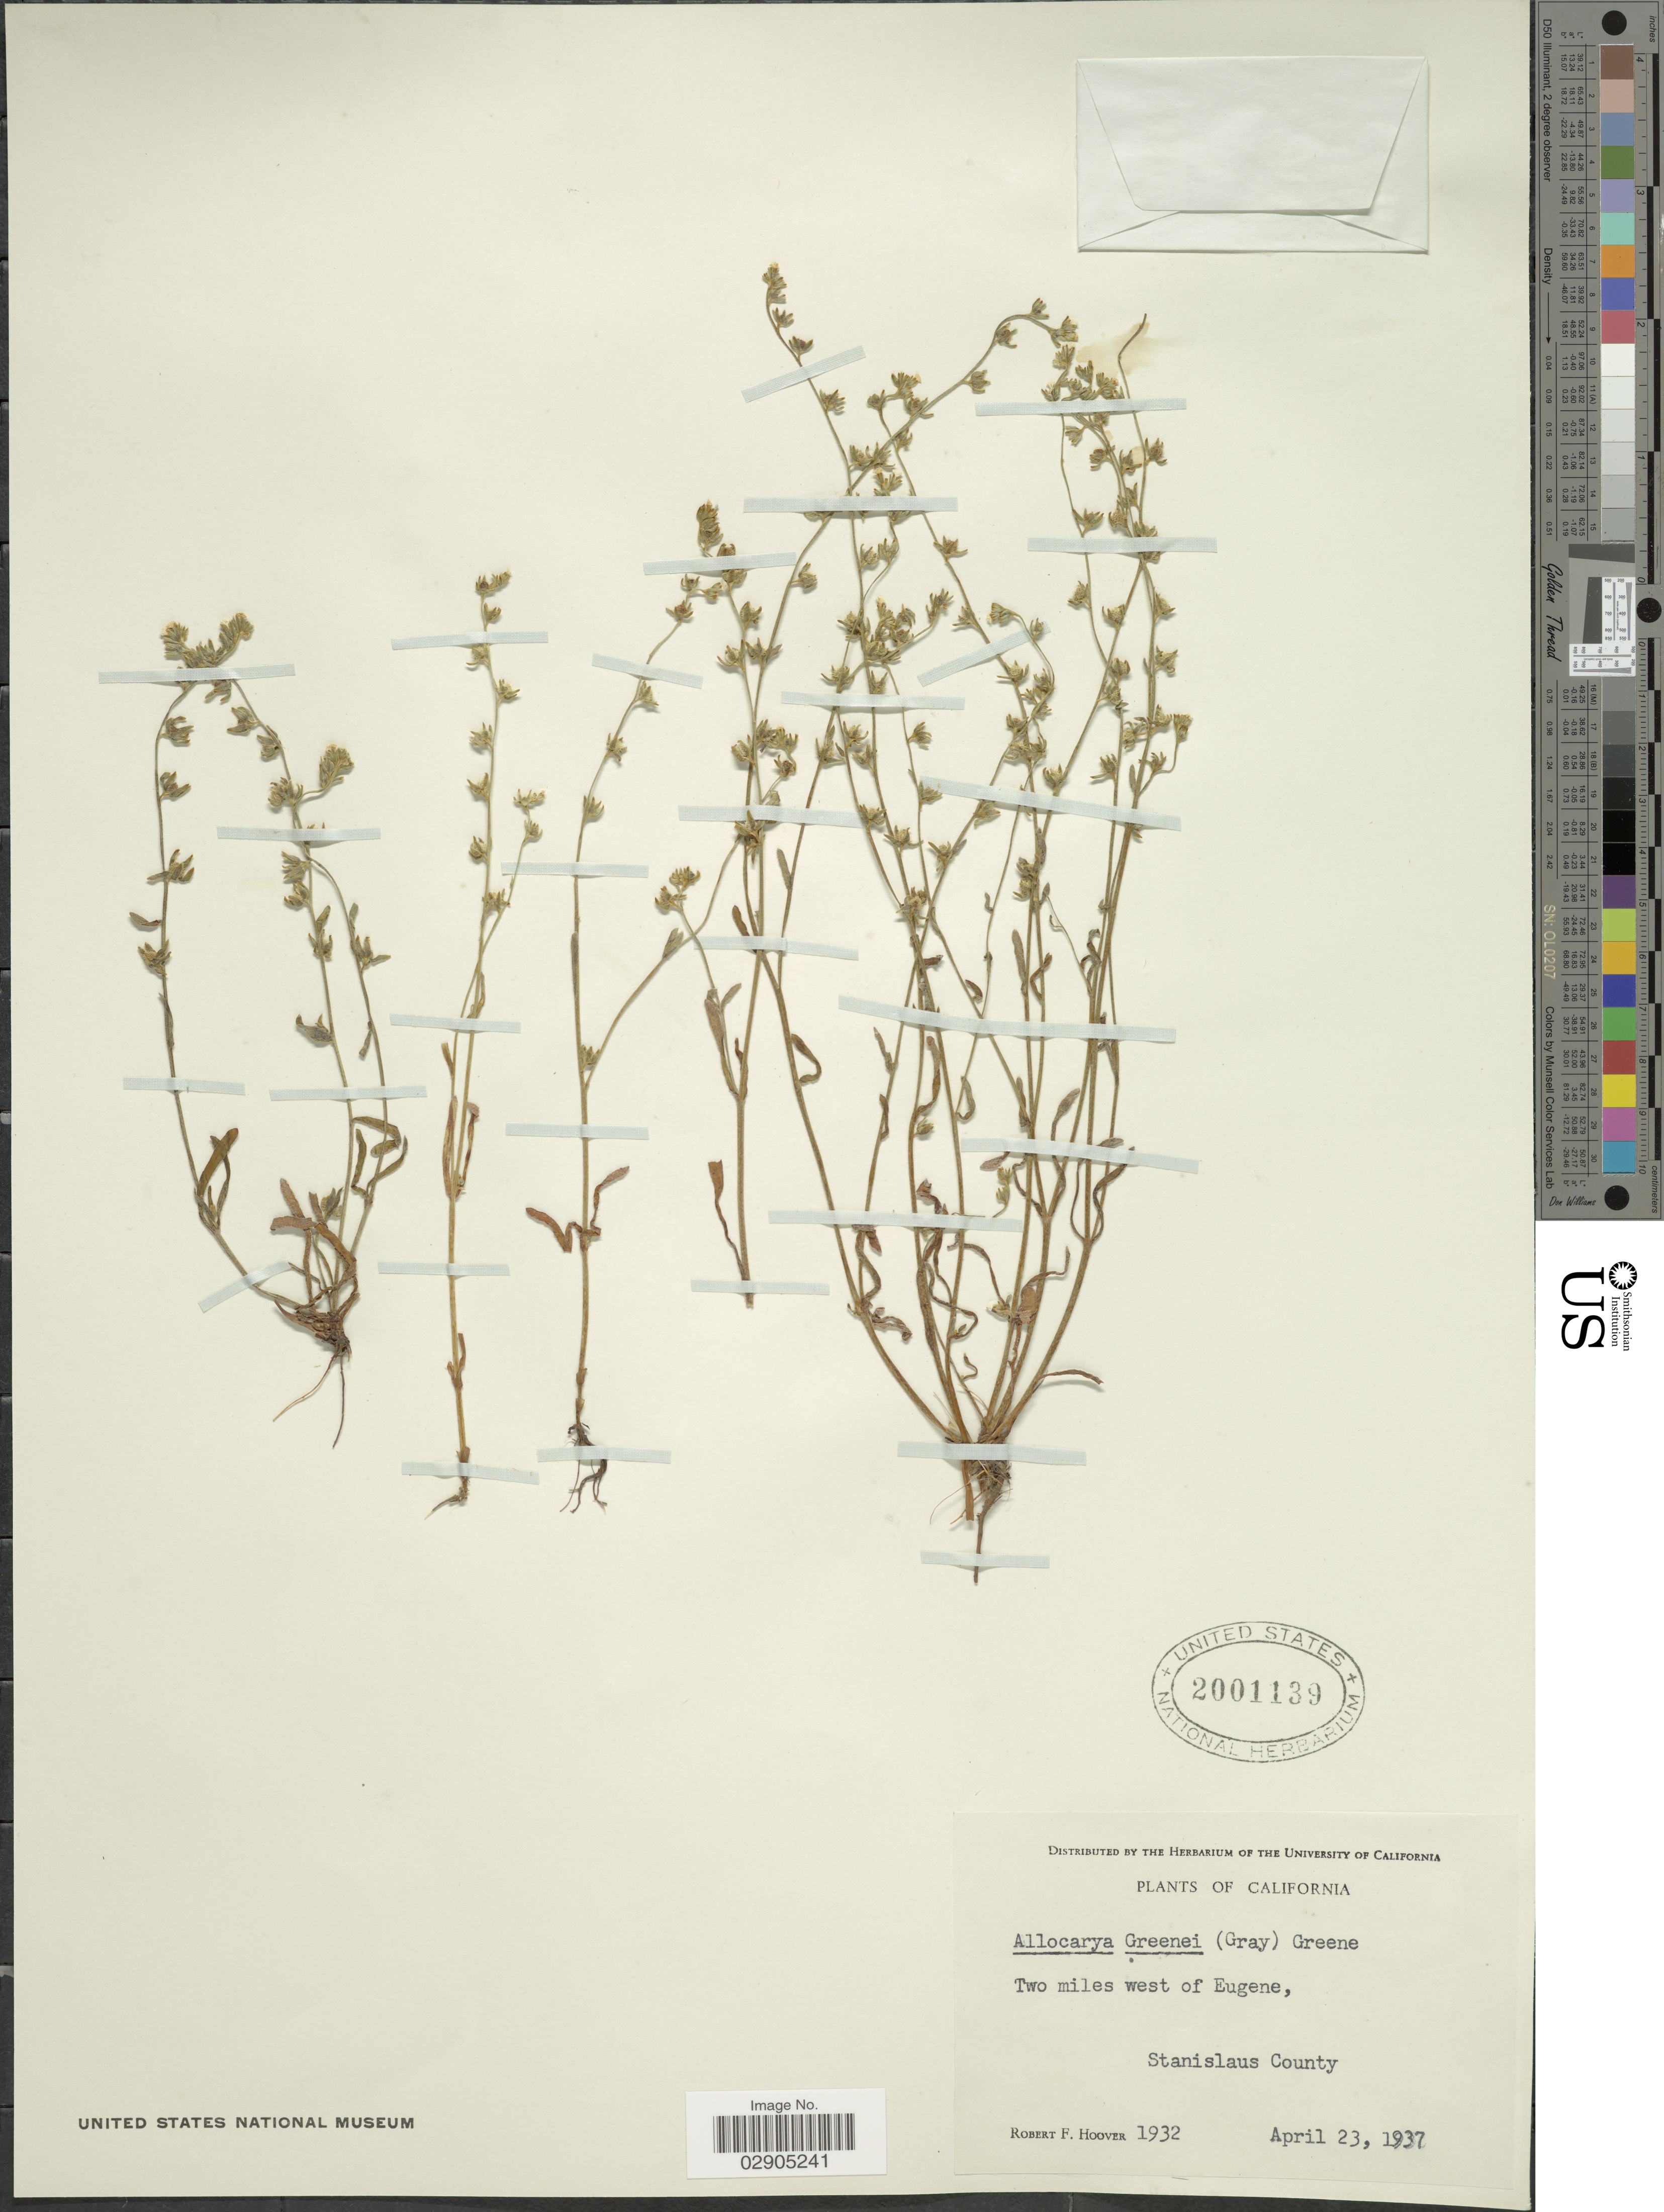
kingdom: Plantae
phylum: Tracheophyta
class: Magnoliopsida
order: Boraginales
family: Boraginaceae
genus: Allocarya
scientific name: Allocarya greenei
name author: (A. Gray) S.W. Greene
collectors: R. F. Hoover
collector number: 1932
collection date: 1937-04-23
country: United States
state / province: California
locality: Two miles west of Eugene, Stanislaus.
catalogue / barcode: US 2001139